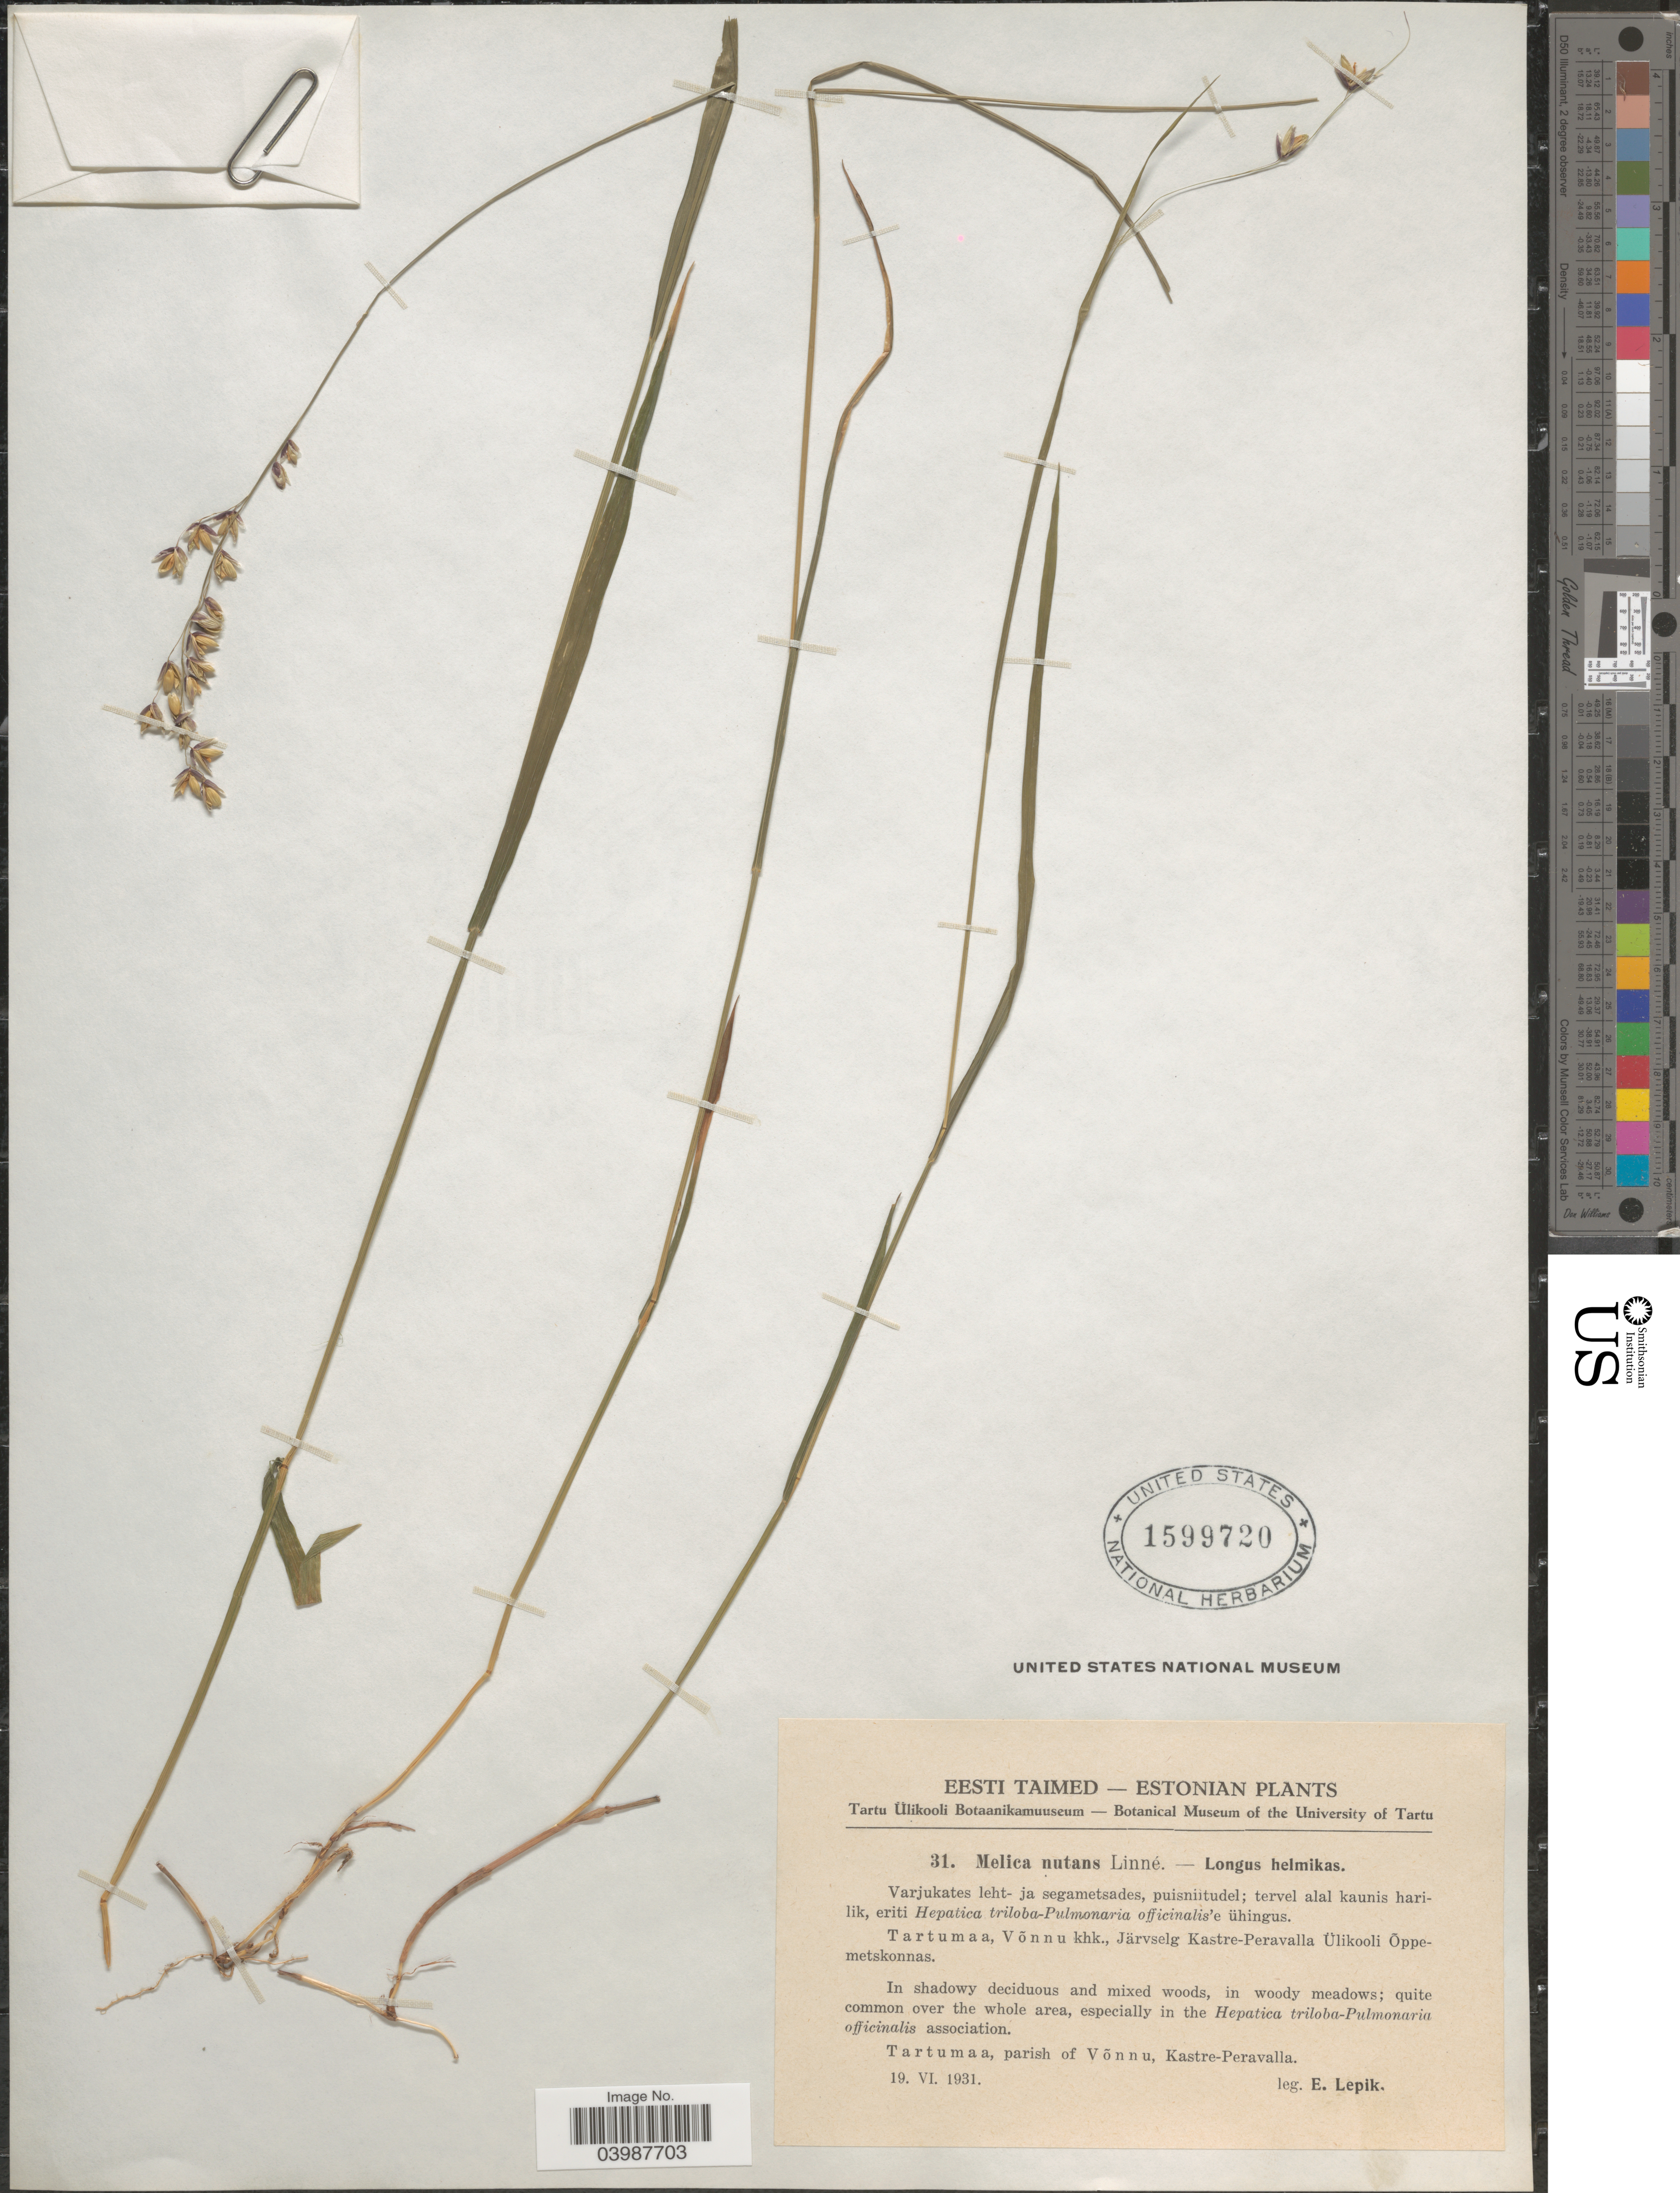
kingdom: Plantae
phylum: Tracheophyta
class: Liliopsida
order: Poales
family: Poaceae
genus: Melica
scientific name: Melica nutans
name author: L.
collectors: E. Lepik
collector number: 31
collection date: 1931-06-19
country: Estonia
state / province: Tartu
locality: Tartumaa, parish of Võnnu, Kastre-Peravalla.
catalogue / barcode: US 1599720